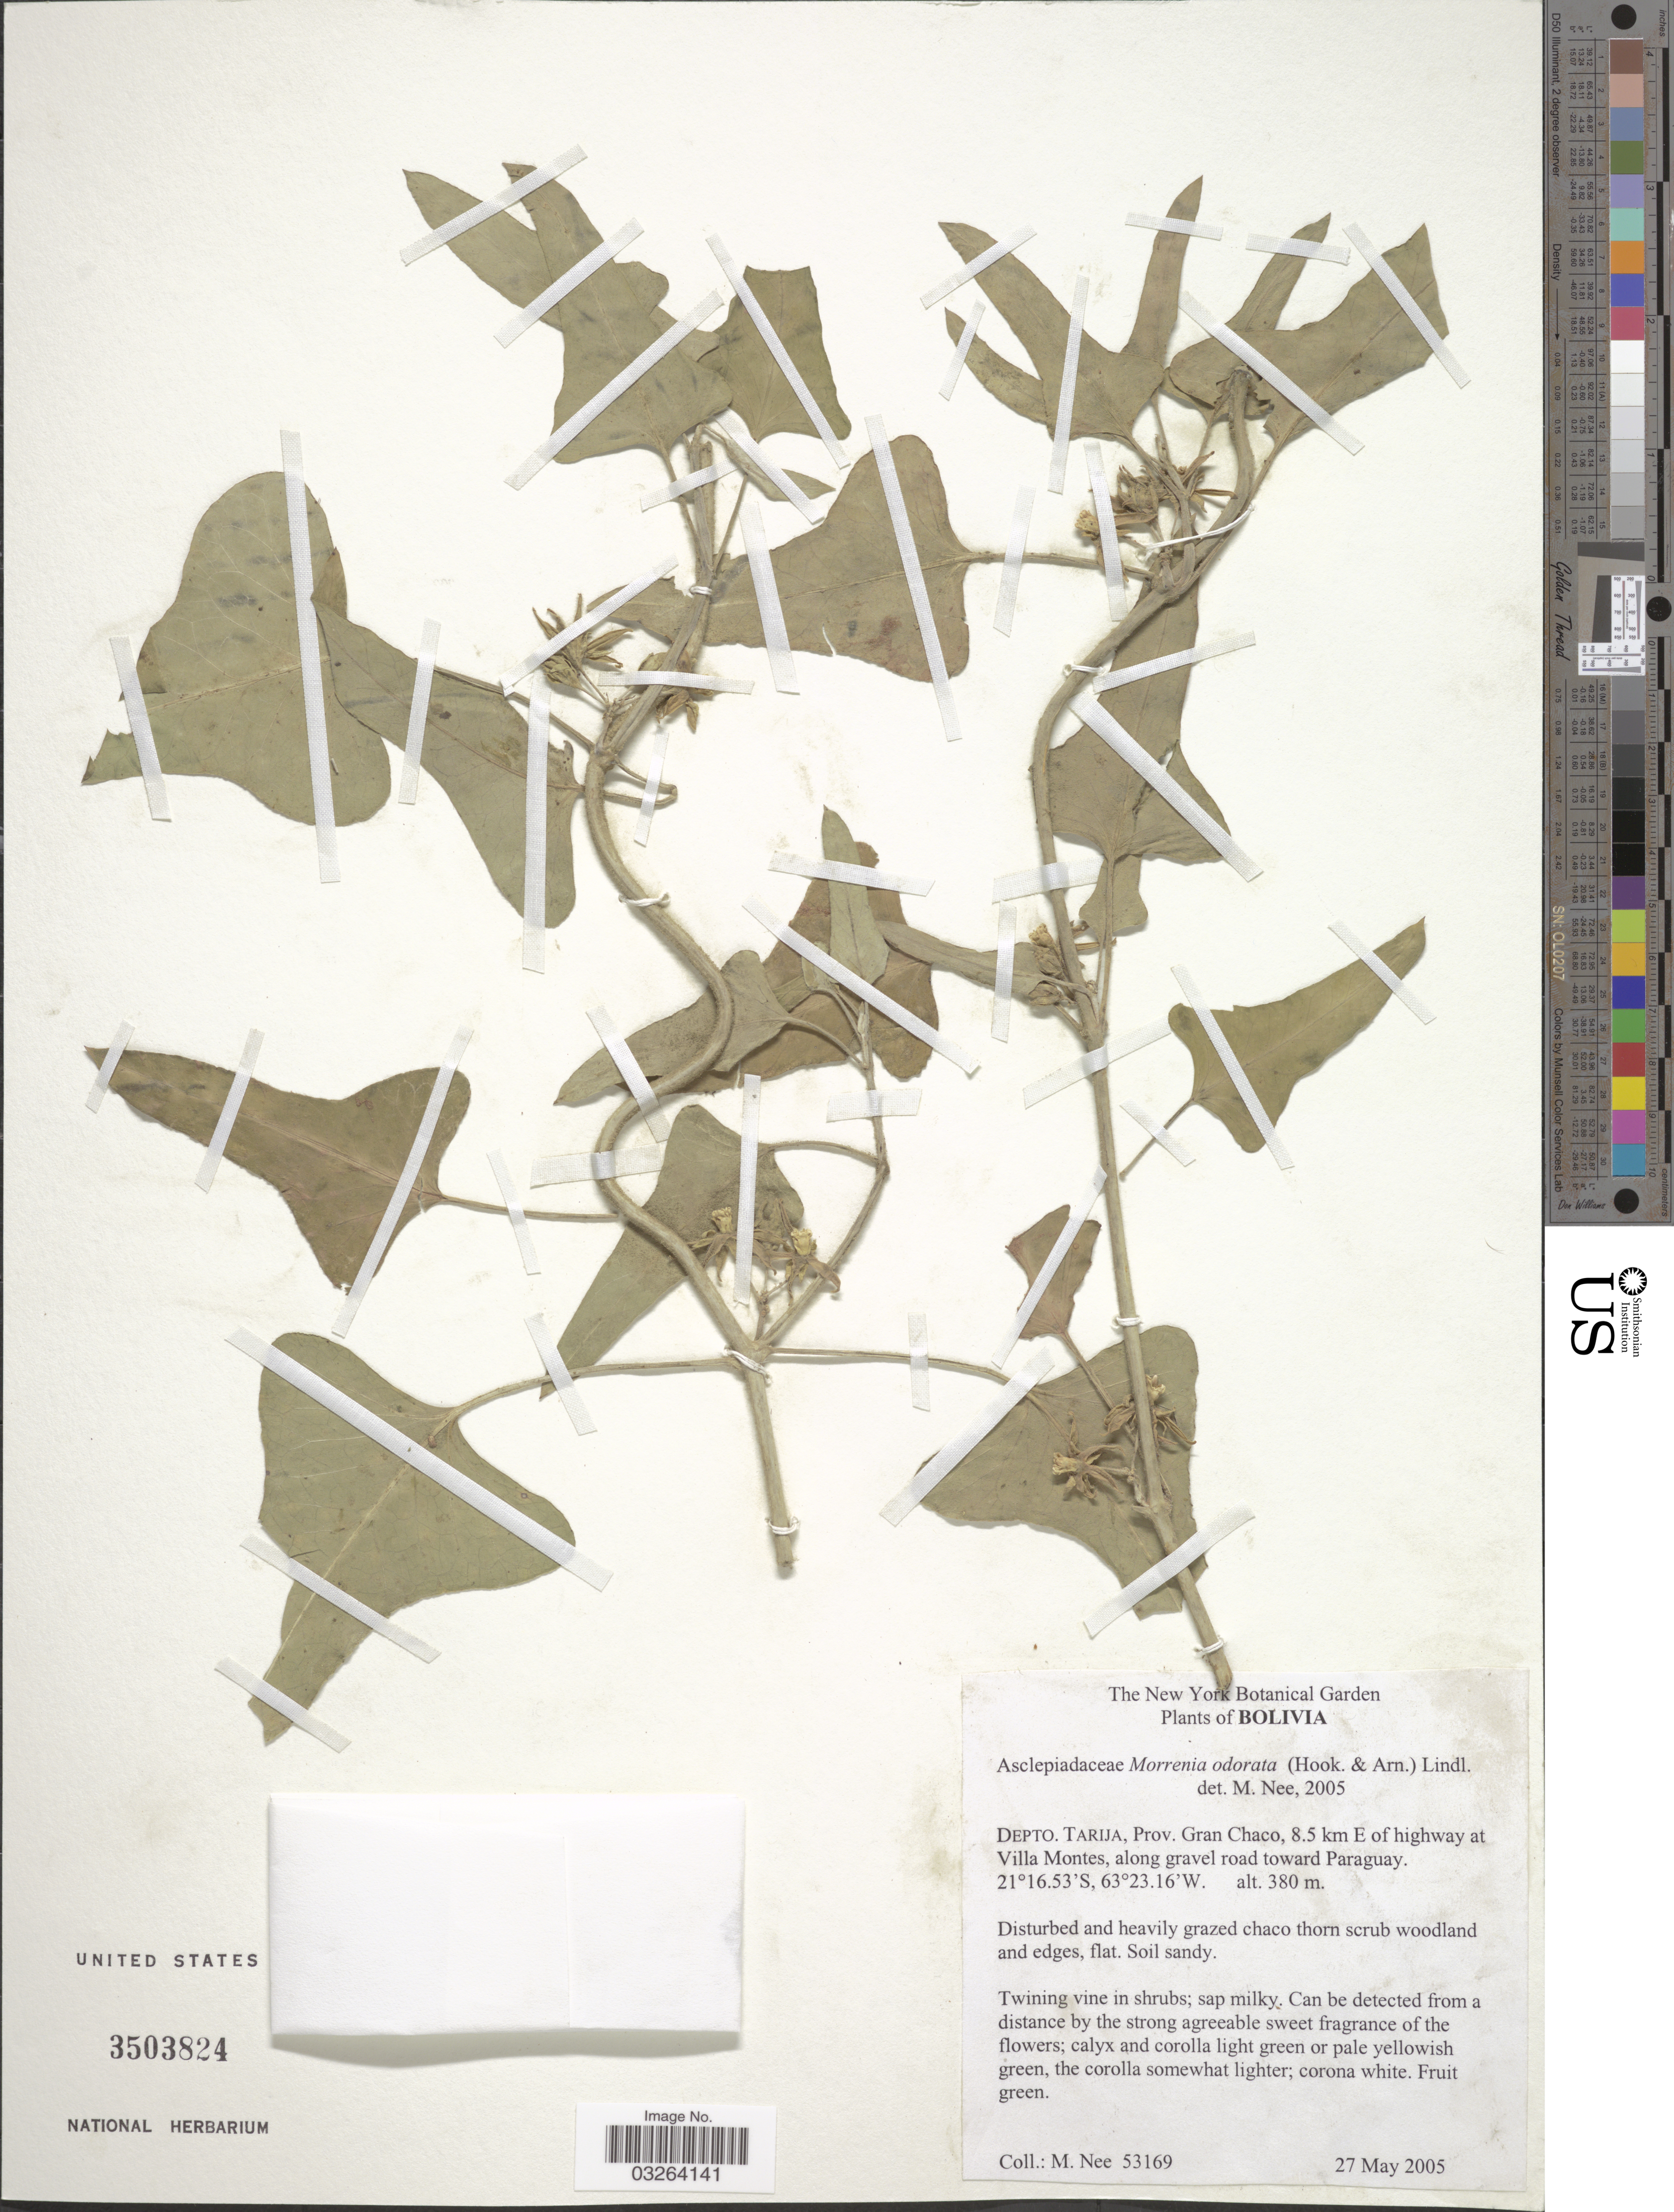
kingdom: Plantae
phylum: Tracheophyta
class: Magnoliopsida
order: Gentianales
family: Apocynaceae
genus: Morrenia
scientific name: Morrenia odorata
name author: (Hook. & Arn.) Lindl.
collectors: M. Nee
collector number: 53169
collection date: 2005-05-27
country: Bolivia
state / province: Tarija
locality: Depto. Tarija, Prov. Gran Chaco, 8.5 km E of highway at Villa Montes, along gravel road between Paraguay.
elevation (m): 380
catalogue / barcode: US 3503824